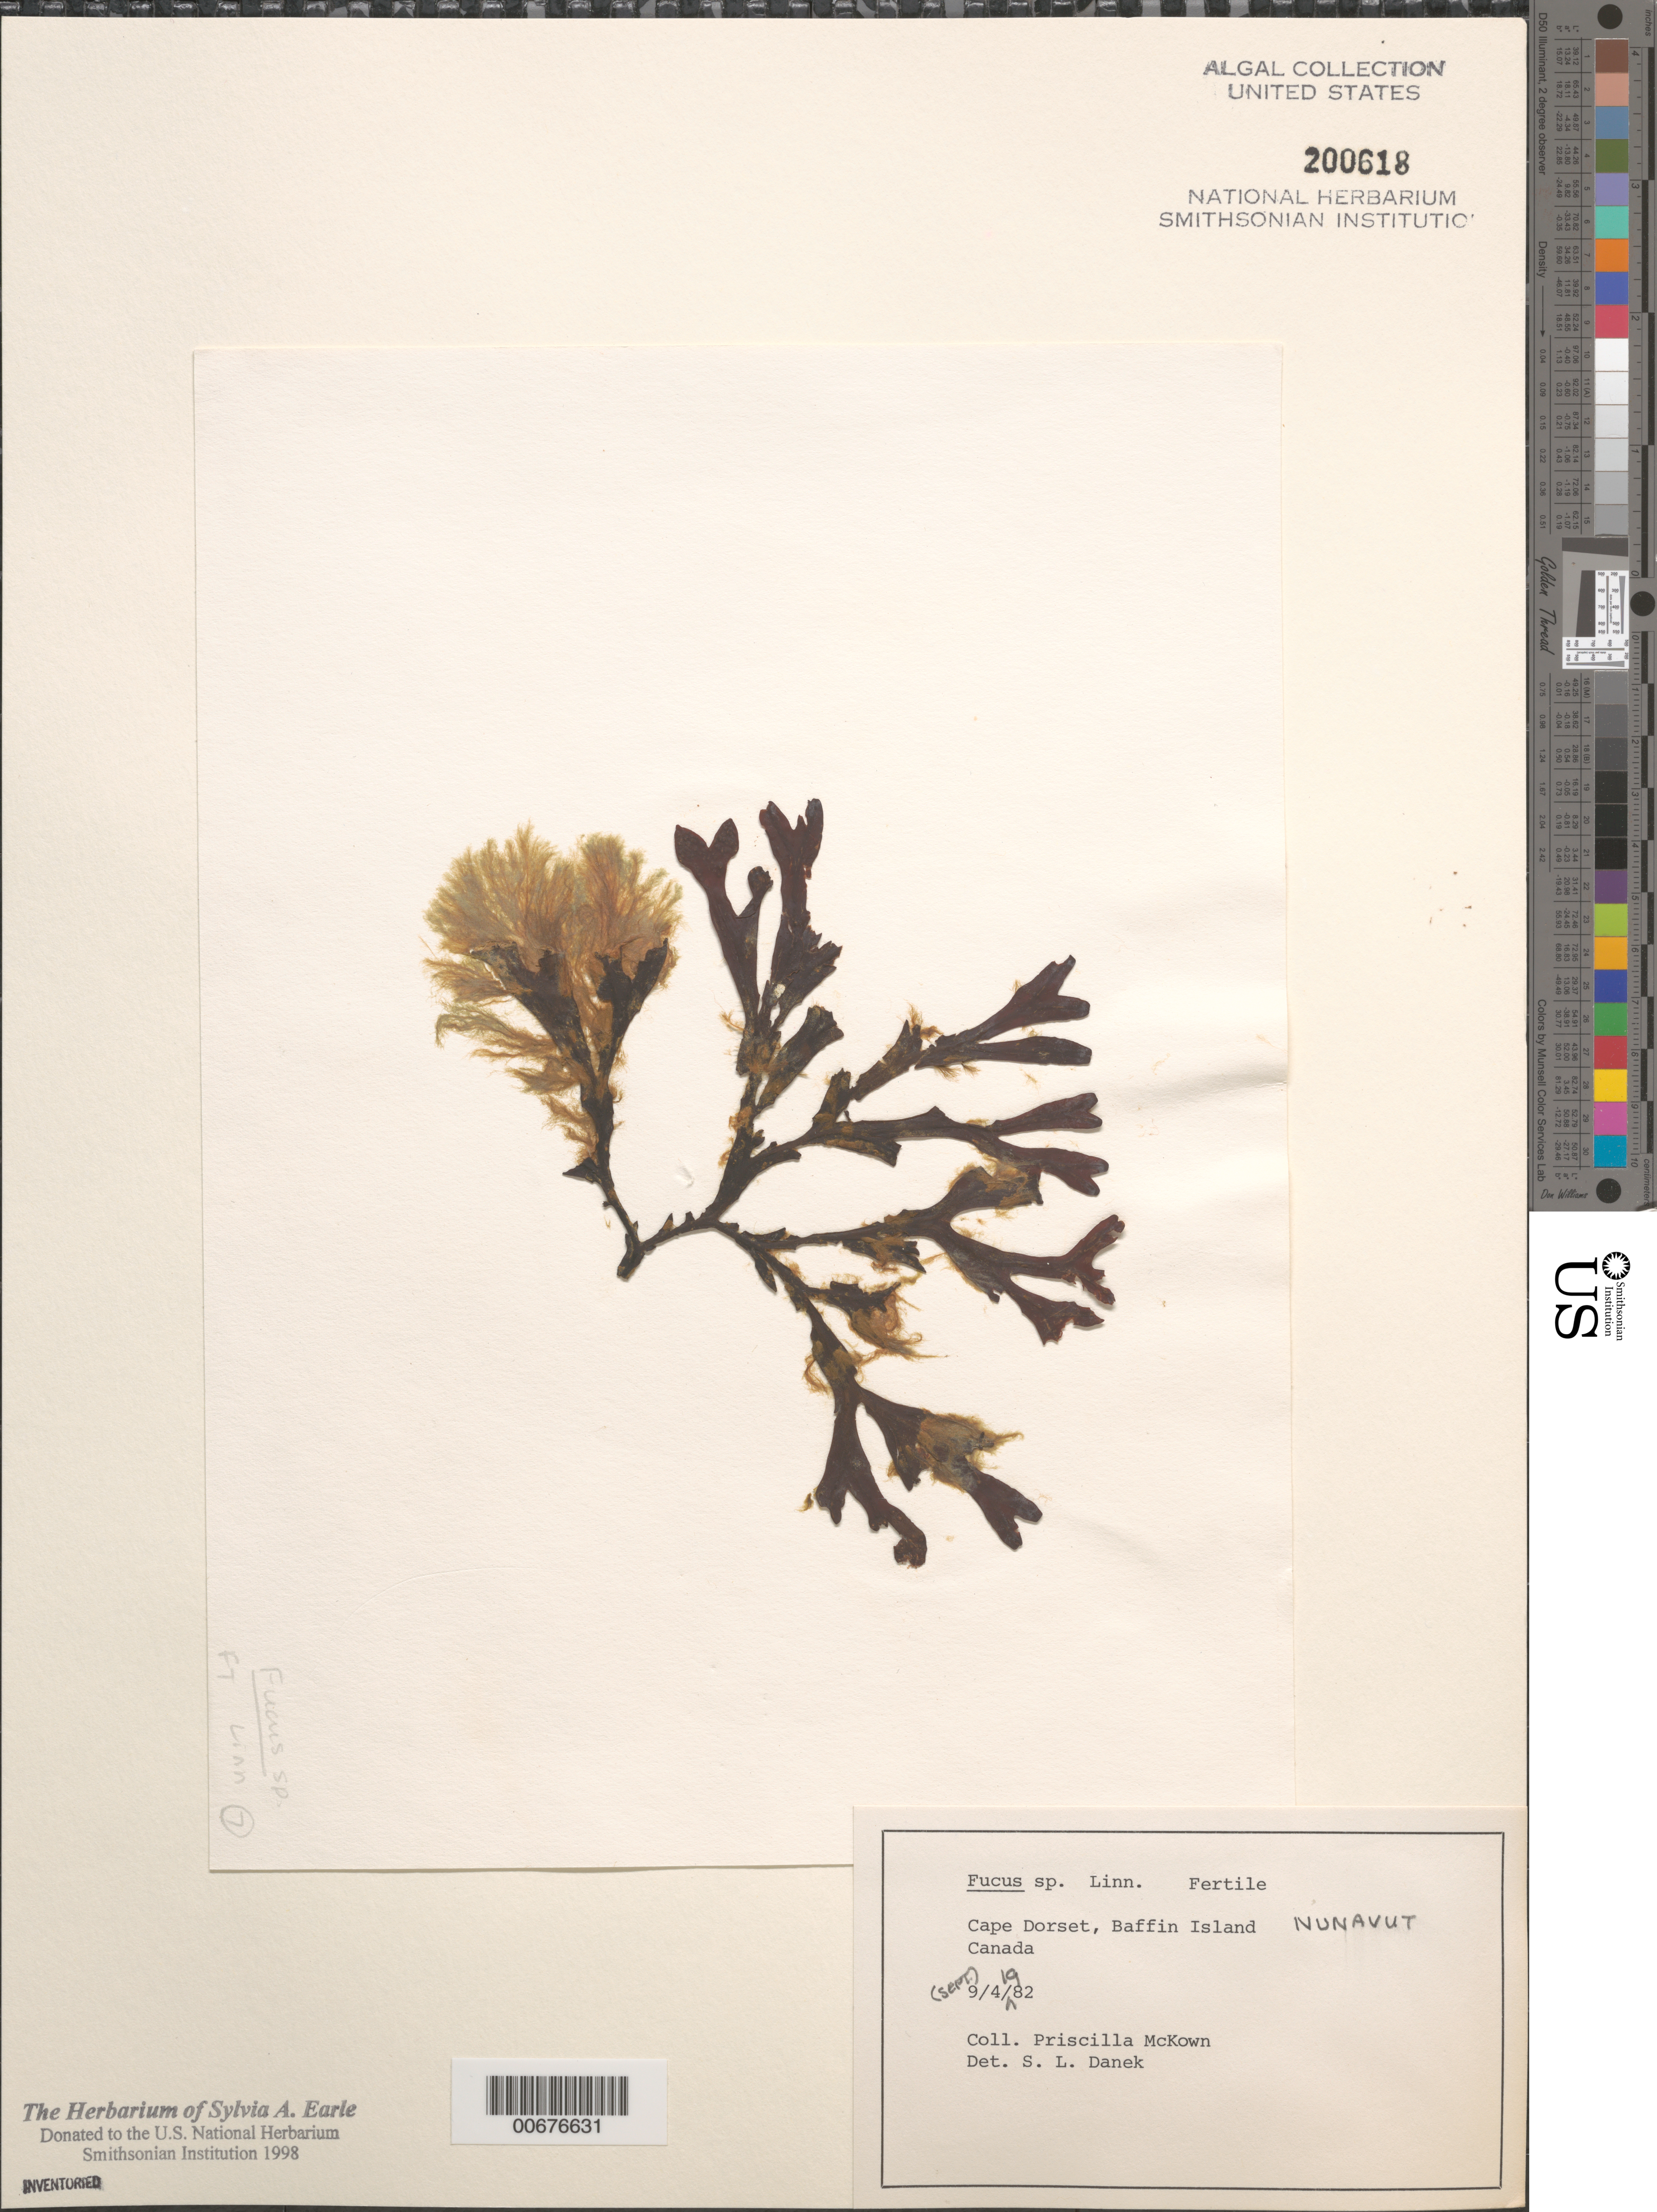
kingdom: Chromista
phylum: Ochrophyta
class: Phaeophyceae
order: Fucales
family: Fucaceae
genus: Fucus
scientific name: Fucus sp.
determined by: Danek, S. L.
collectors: P. McKown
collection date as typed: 04 Sep 1982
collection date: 1982-09-04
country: Canada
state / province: Nunavut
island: Baffin Island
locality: Cape Dorset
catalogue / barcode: US 200618